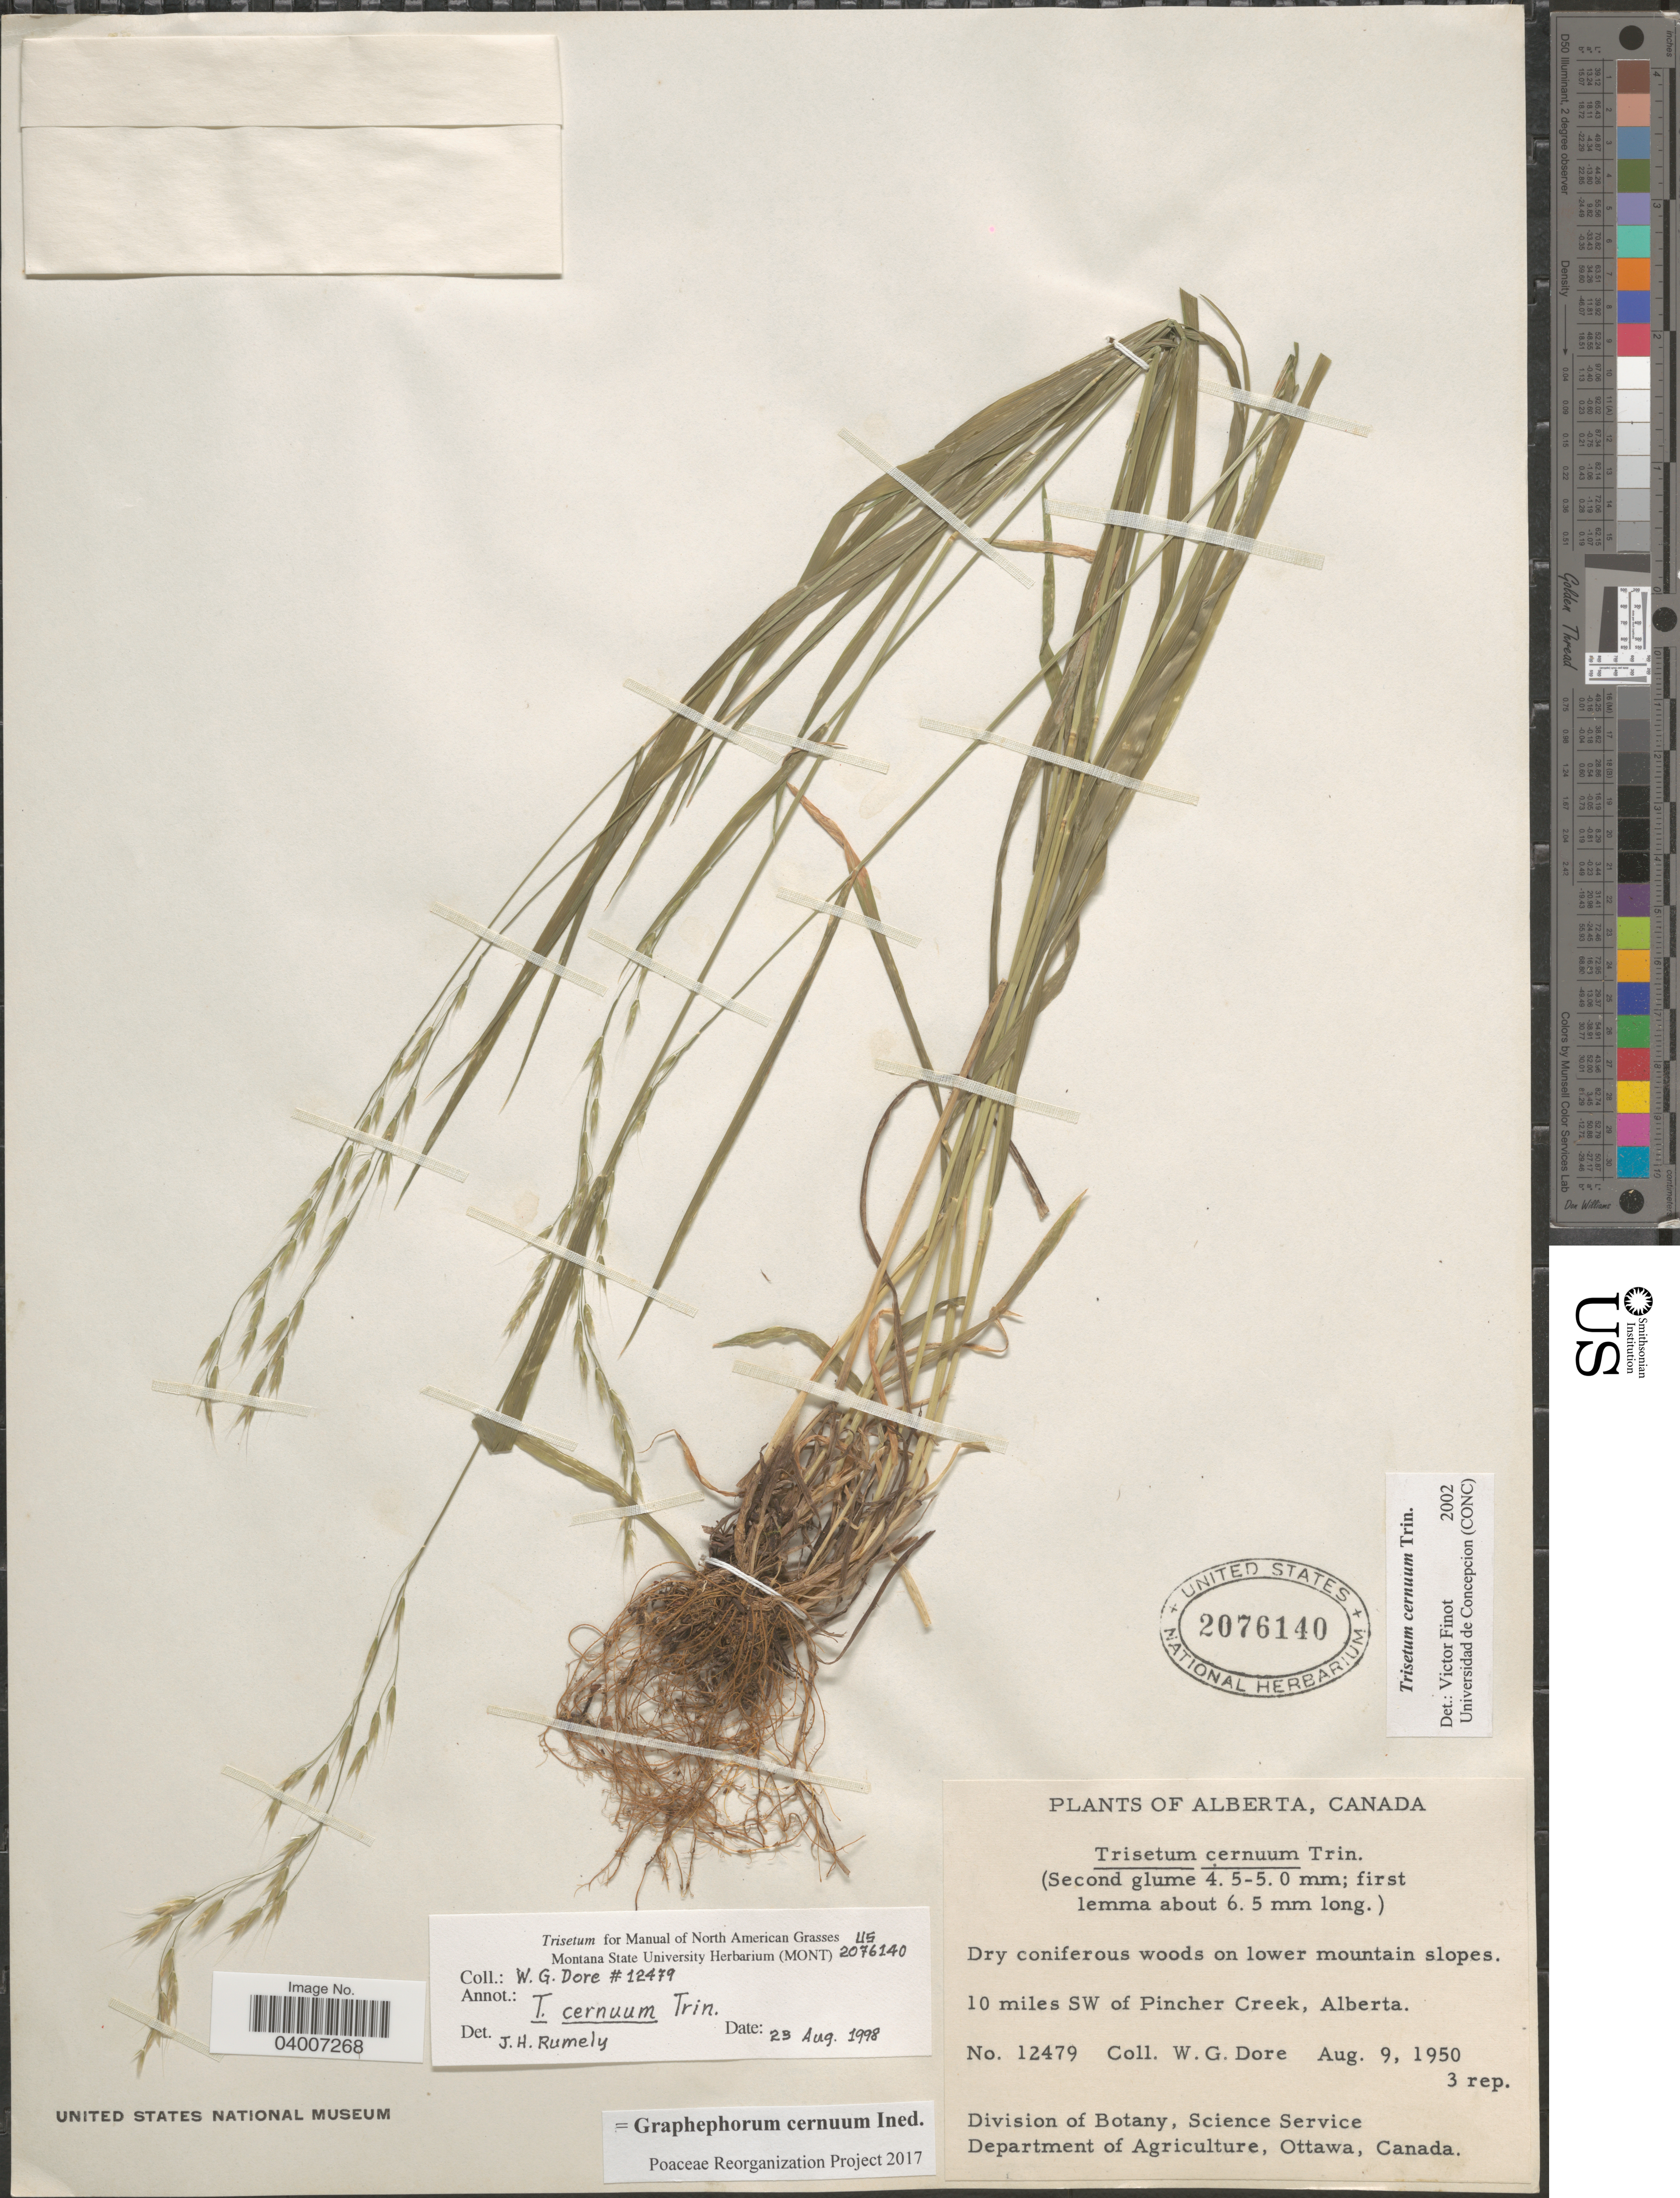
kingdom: Plantae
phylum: Tracheophyta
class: Liliopsida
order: Poales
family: Poaceae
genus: Graphephorum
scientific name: Graphephorum cernuum ined.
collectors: W. Dore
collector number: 12479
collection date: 1950-08-09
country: Canada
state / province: Alberta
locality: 10 miles SW of Pincher Creek.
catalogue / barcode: US 2076140